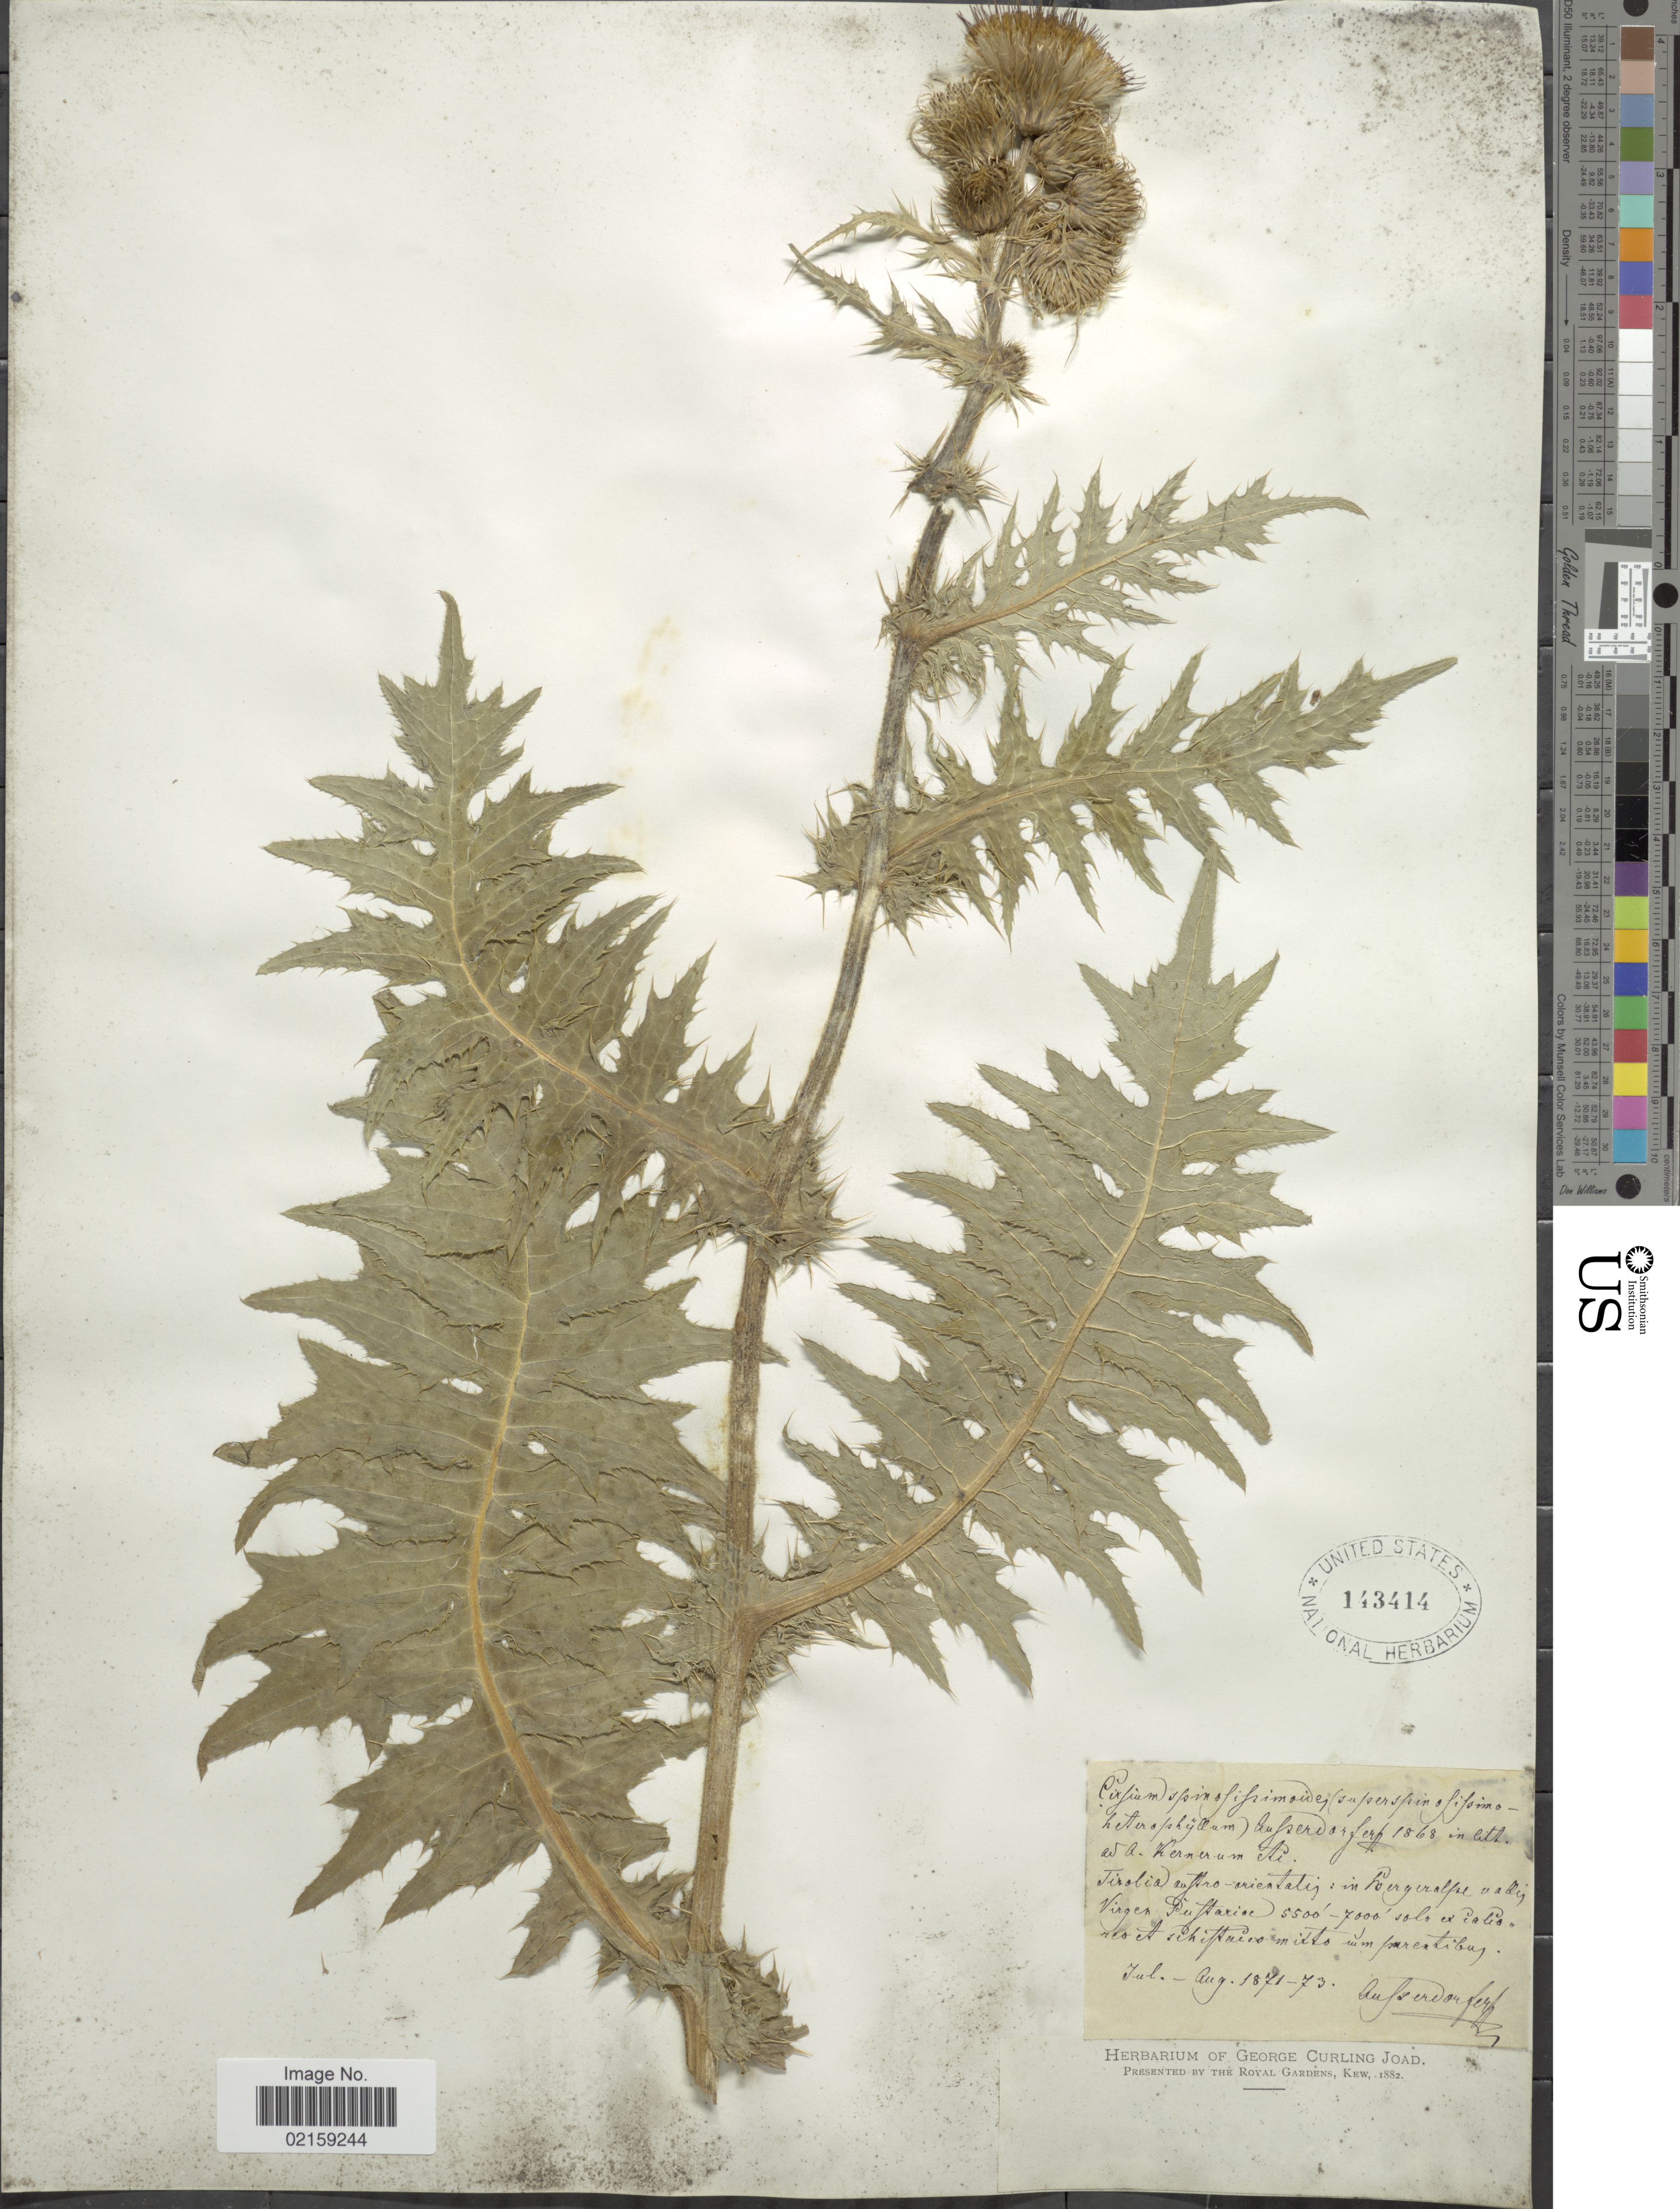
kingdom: Plantae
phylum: Tracheophyta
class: Magnoliopsida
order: Asterales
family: Asteraceae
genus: Cirsium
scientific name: Cirsium spinosissimum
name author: (L.) Scop.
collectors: Auf verdorfer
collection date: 1871-07/1873-08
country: Austria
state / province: Tirol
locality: Tirolia afro-orientalis: in Bergeralpe vallis Virgen Puftarixe [interpreted]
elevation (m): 1676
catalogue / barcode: US 143414